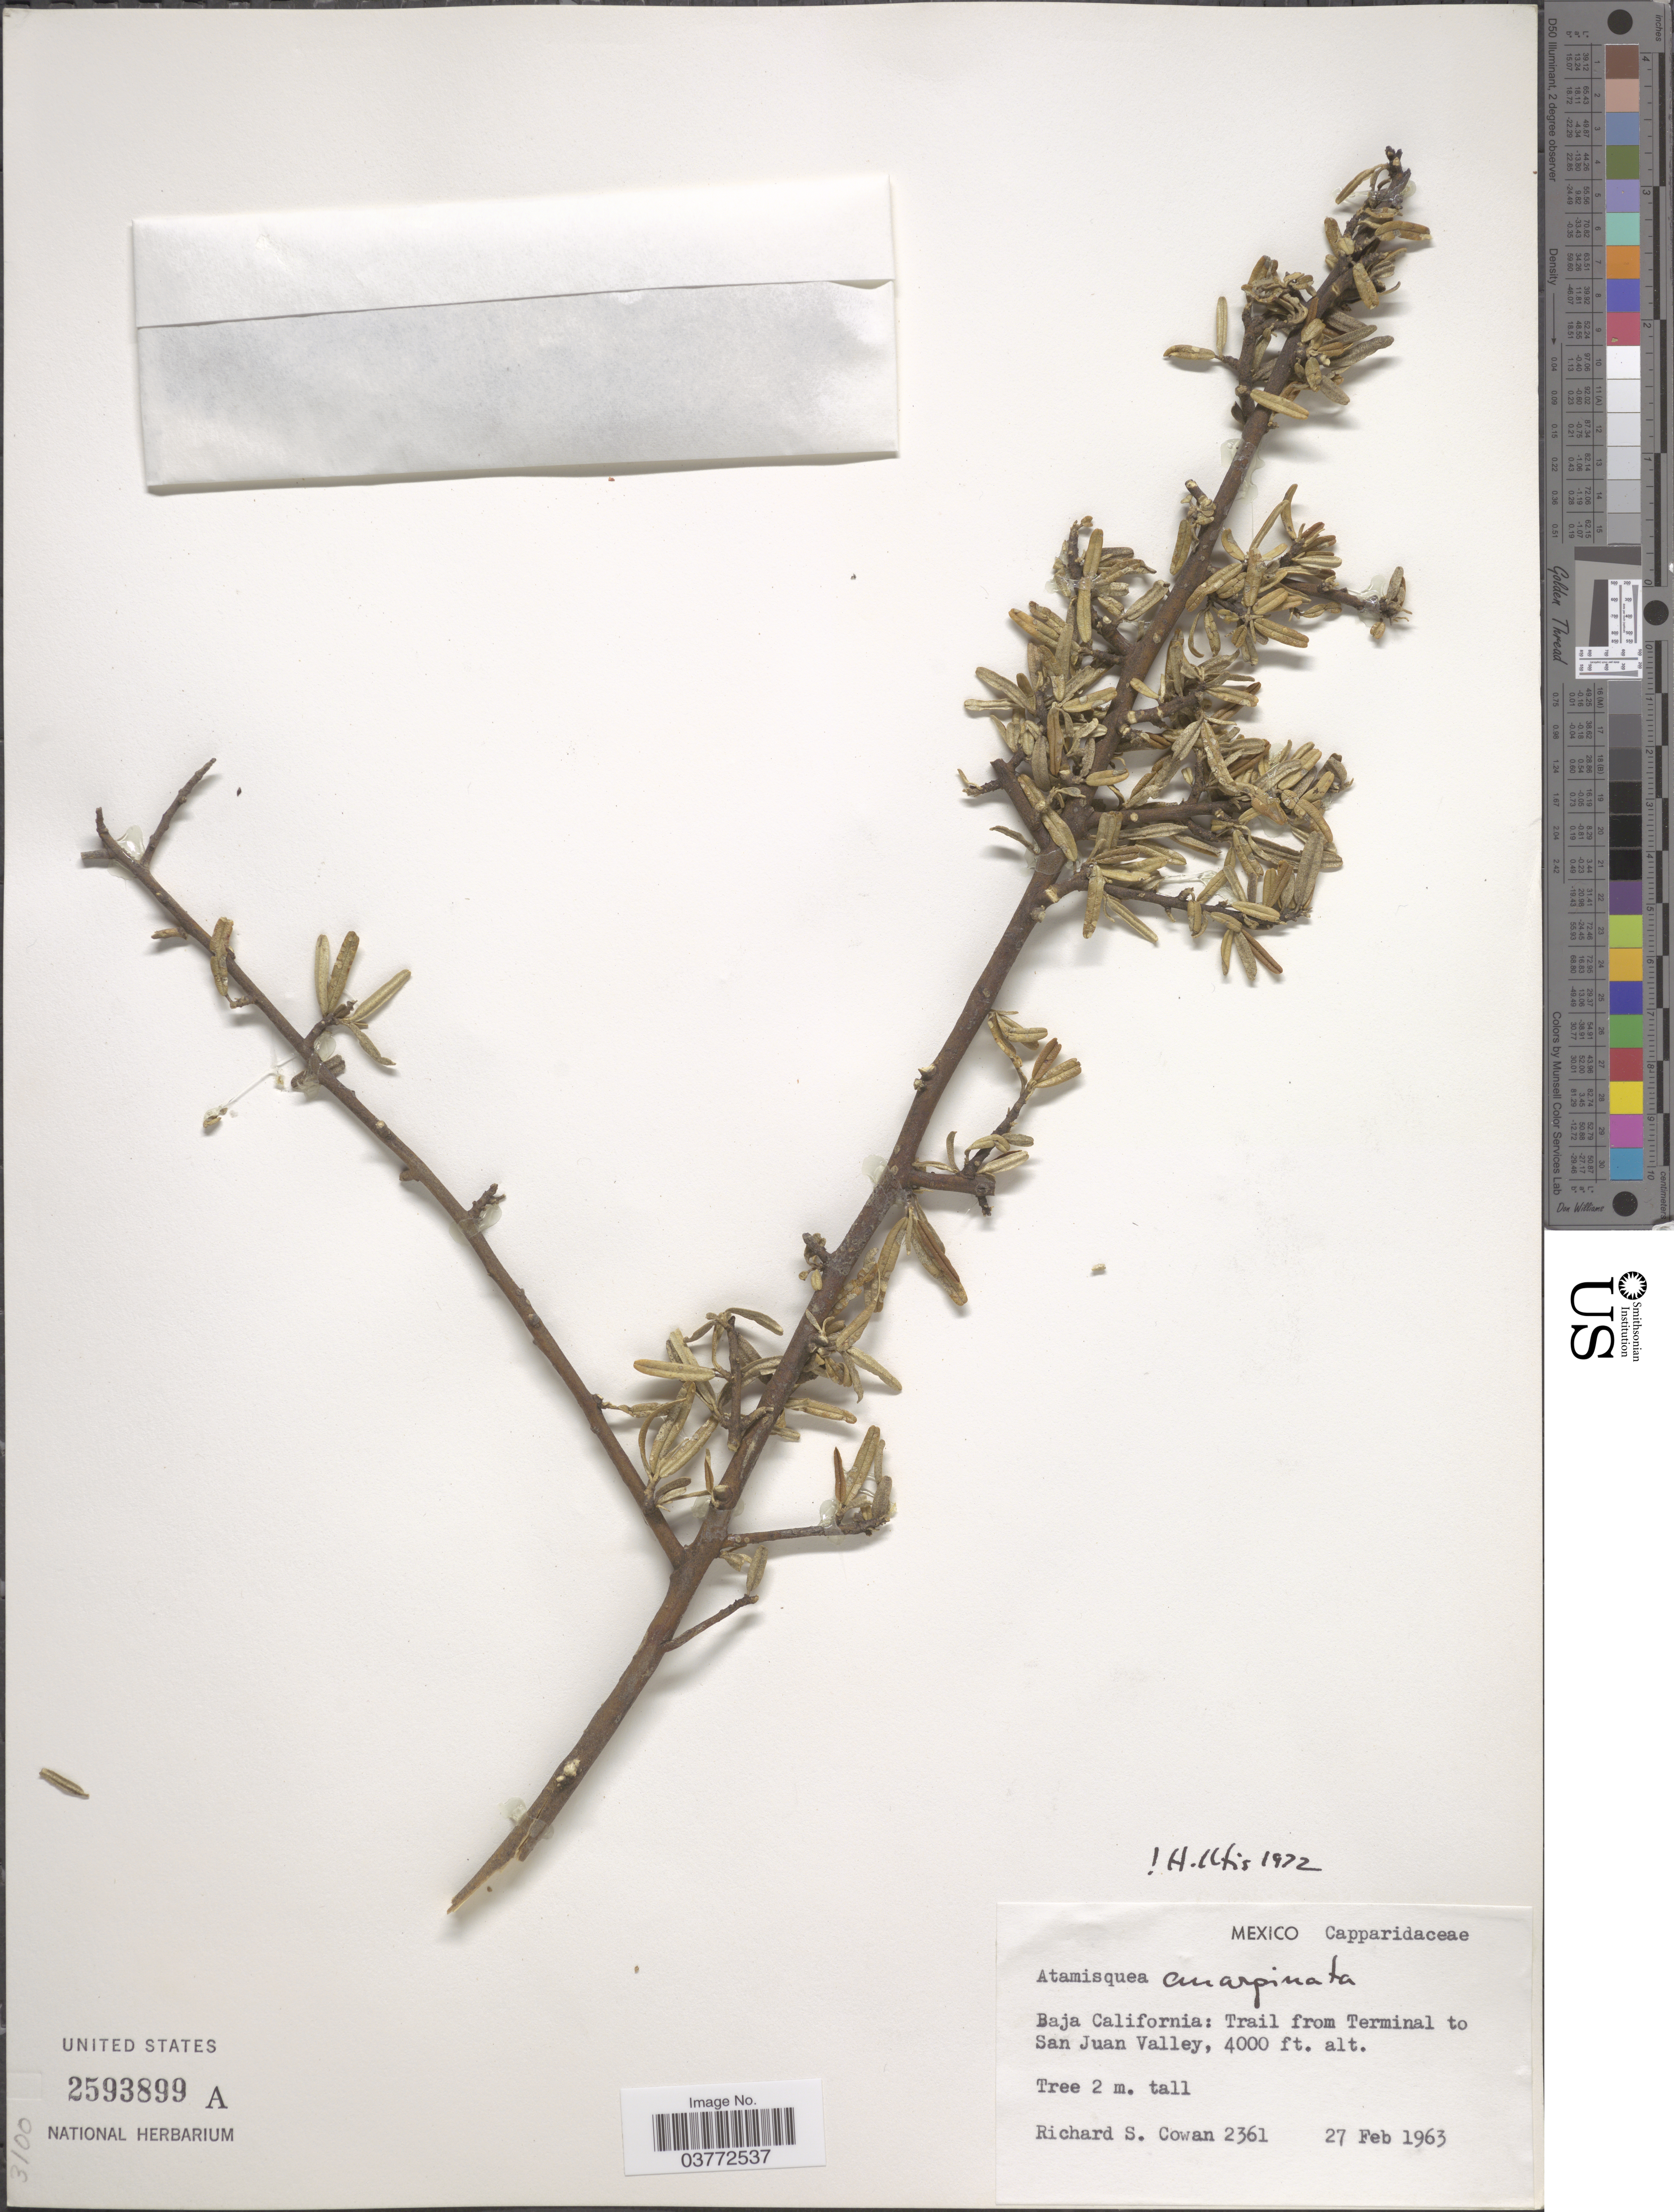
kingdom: Plantae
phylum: Tracheophyta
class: Magnoliopsida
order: Brassicales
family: Capparaceae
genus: Atamisquea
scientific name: Atamisquea emarginata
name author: Miers ex Hook. & Arn.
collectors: R. S. Cowan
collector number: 2361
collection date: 1963-02-27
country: Mexico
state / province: Baja California Norte / Baja California Sur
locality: Baja California: Trail from Terminal to San Juan Valley.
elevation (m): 1219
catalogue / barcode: US 2593899A